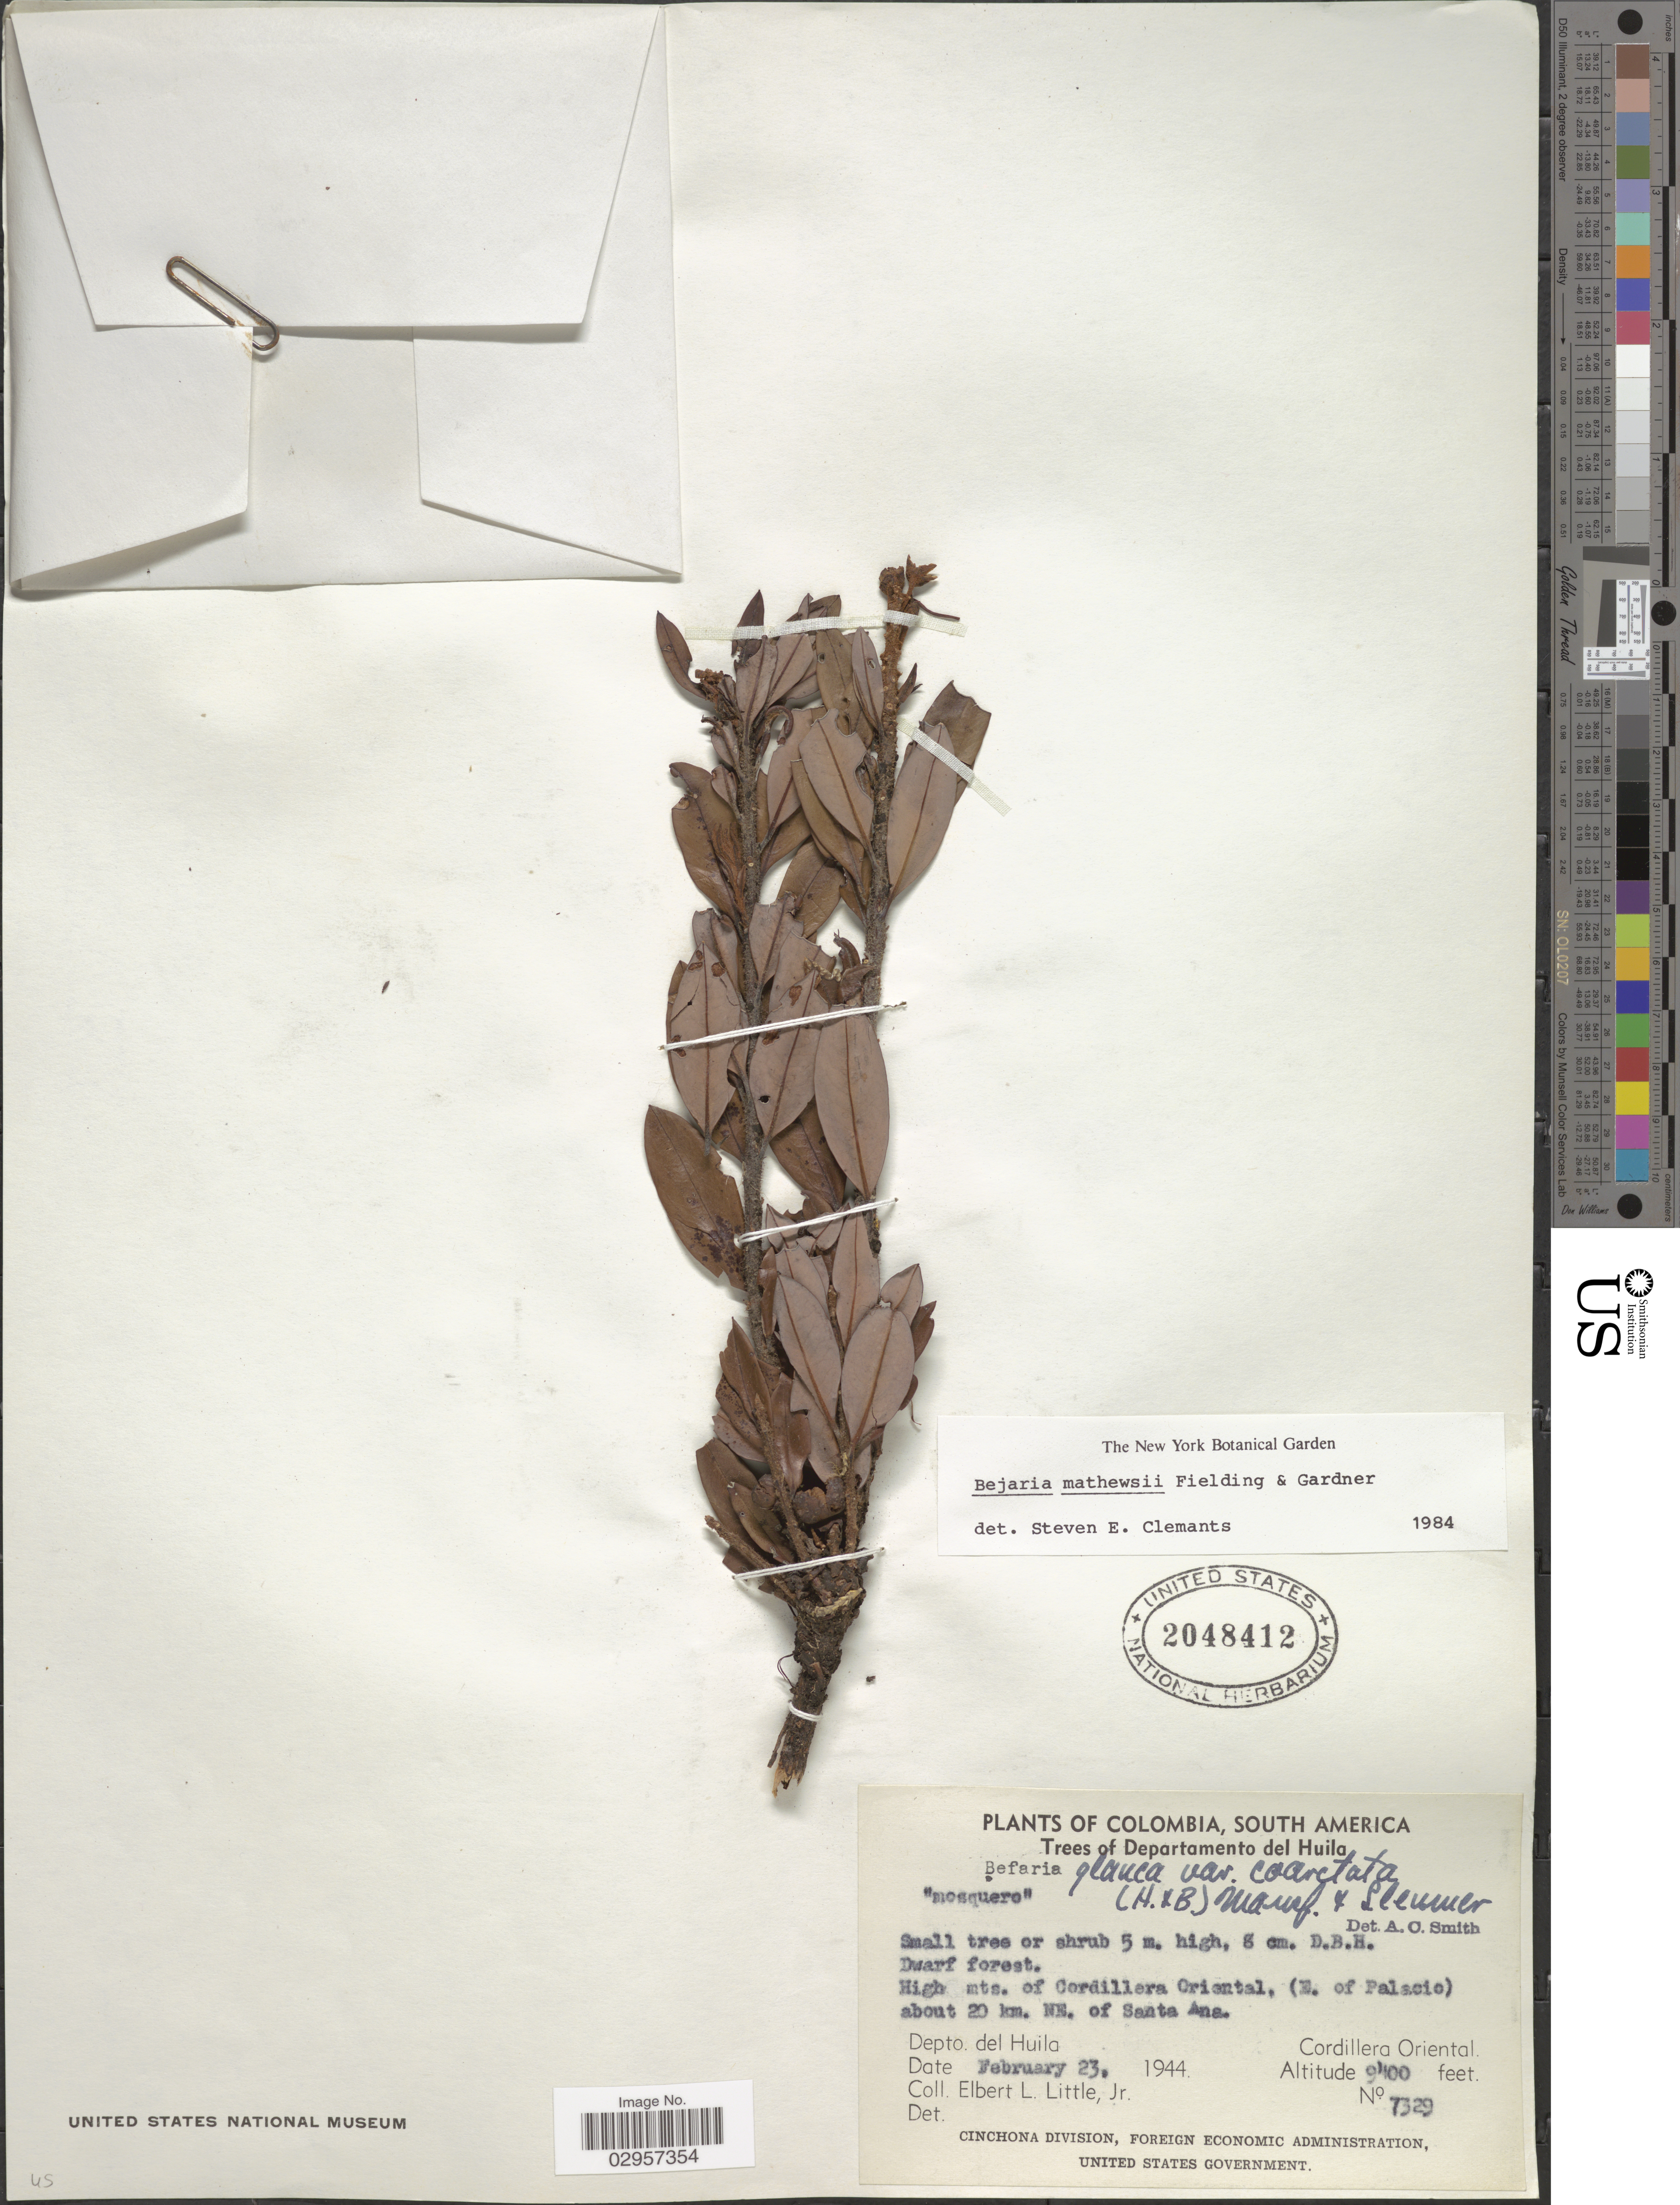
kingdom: Plantae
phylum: Tracheophyta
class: Magnoliopsida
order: Ericales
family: Ericaceae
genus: Bejaria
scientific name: Bejaria mathewsii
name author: Fielding & Gardner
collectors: E. L. Little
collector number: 7329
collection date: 1944-02-23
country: Colombia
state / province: Huila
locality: Departamento del Huila, High mts. of Cordillera Oriental, (E. of Palacio) about 20 km. NE. of Santa Ana, Depto. del Huila, Cordillera Oriental.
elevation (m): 2865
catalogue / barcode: US 2048412